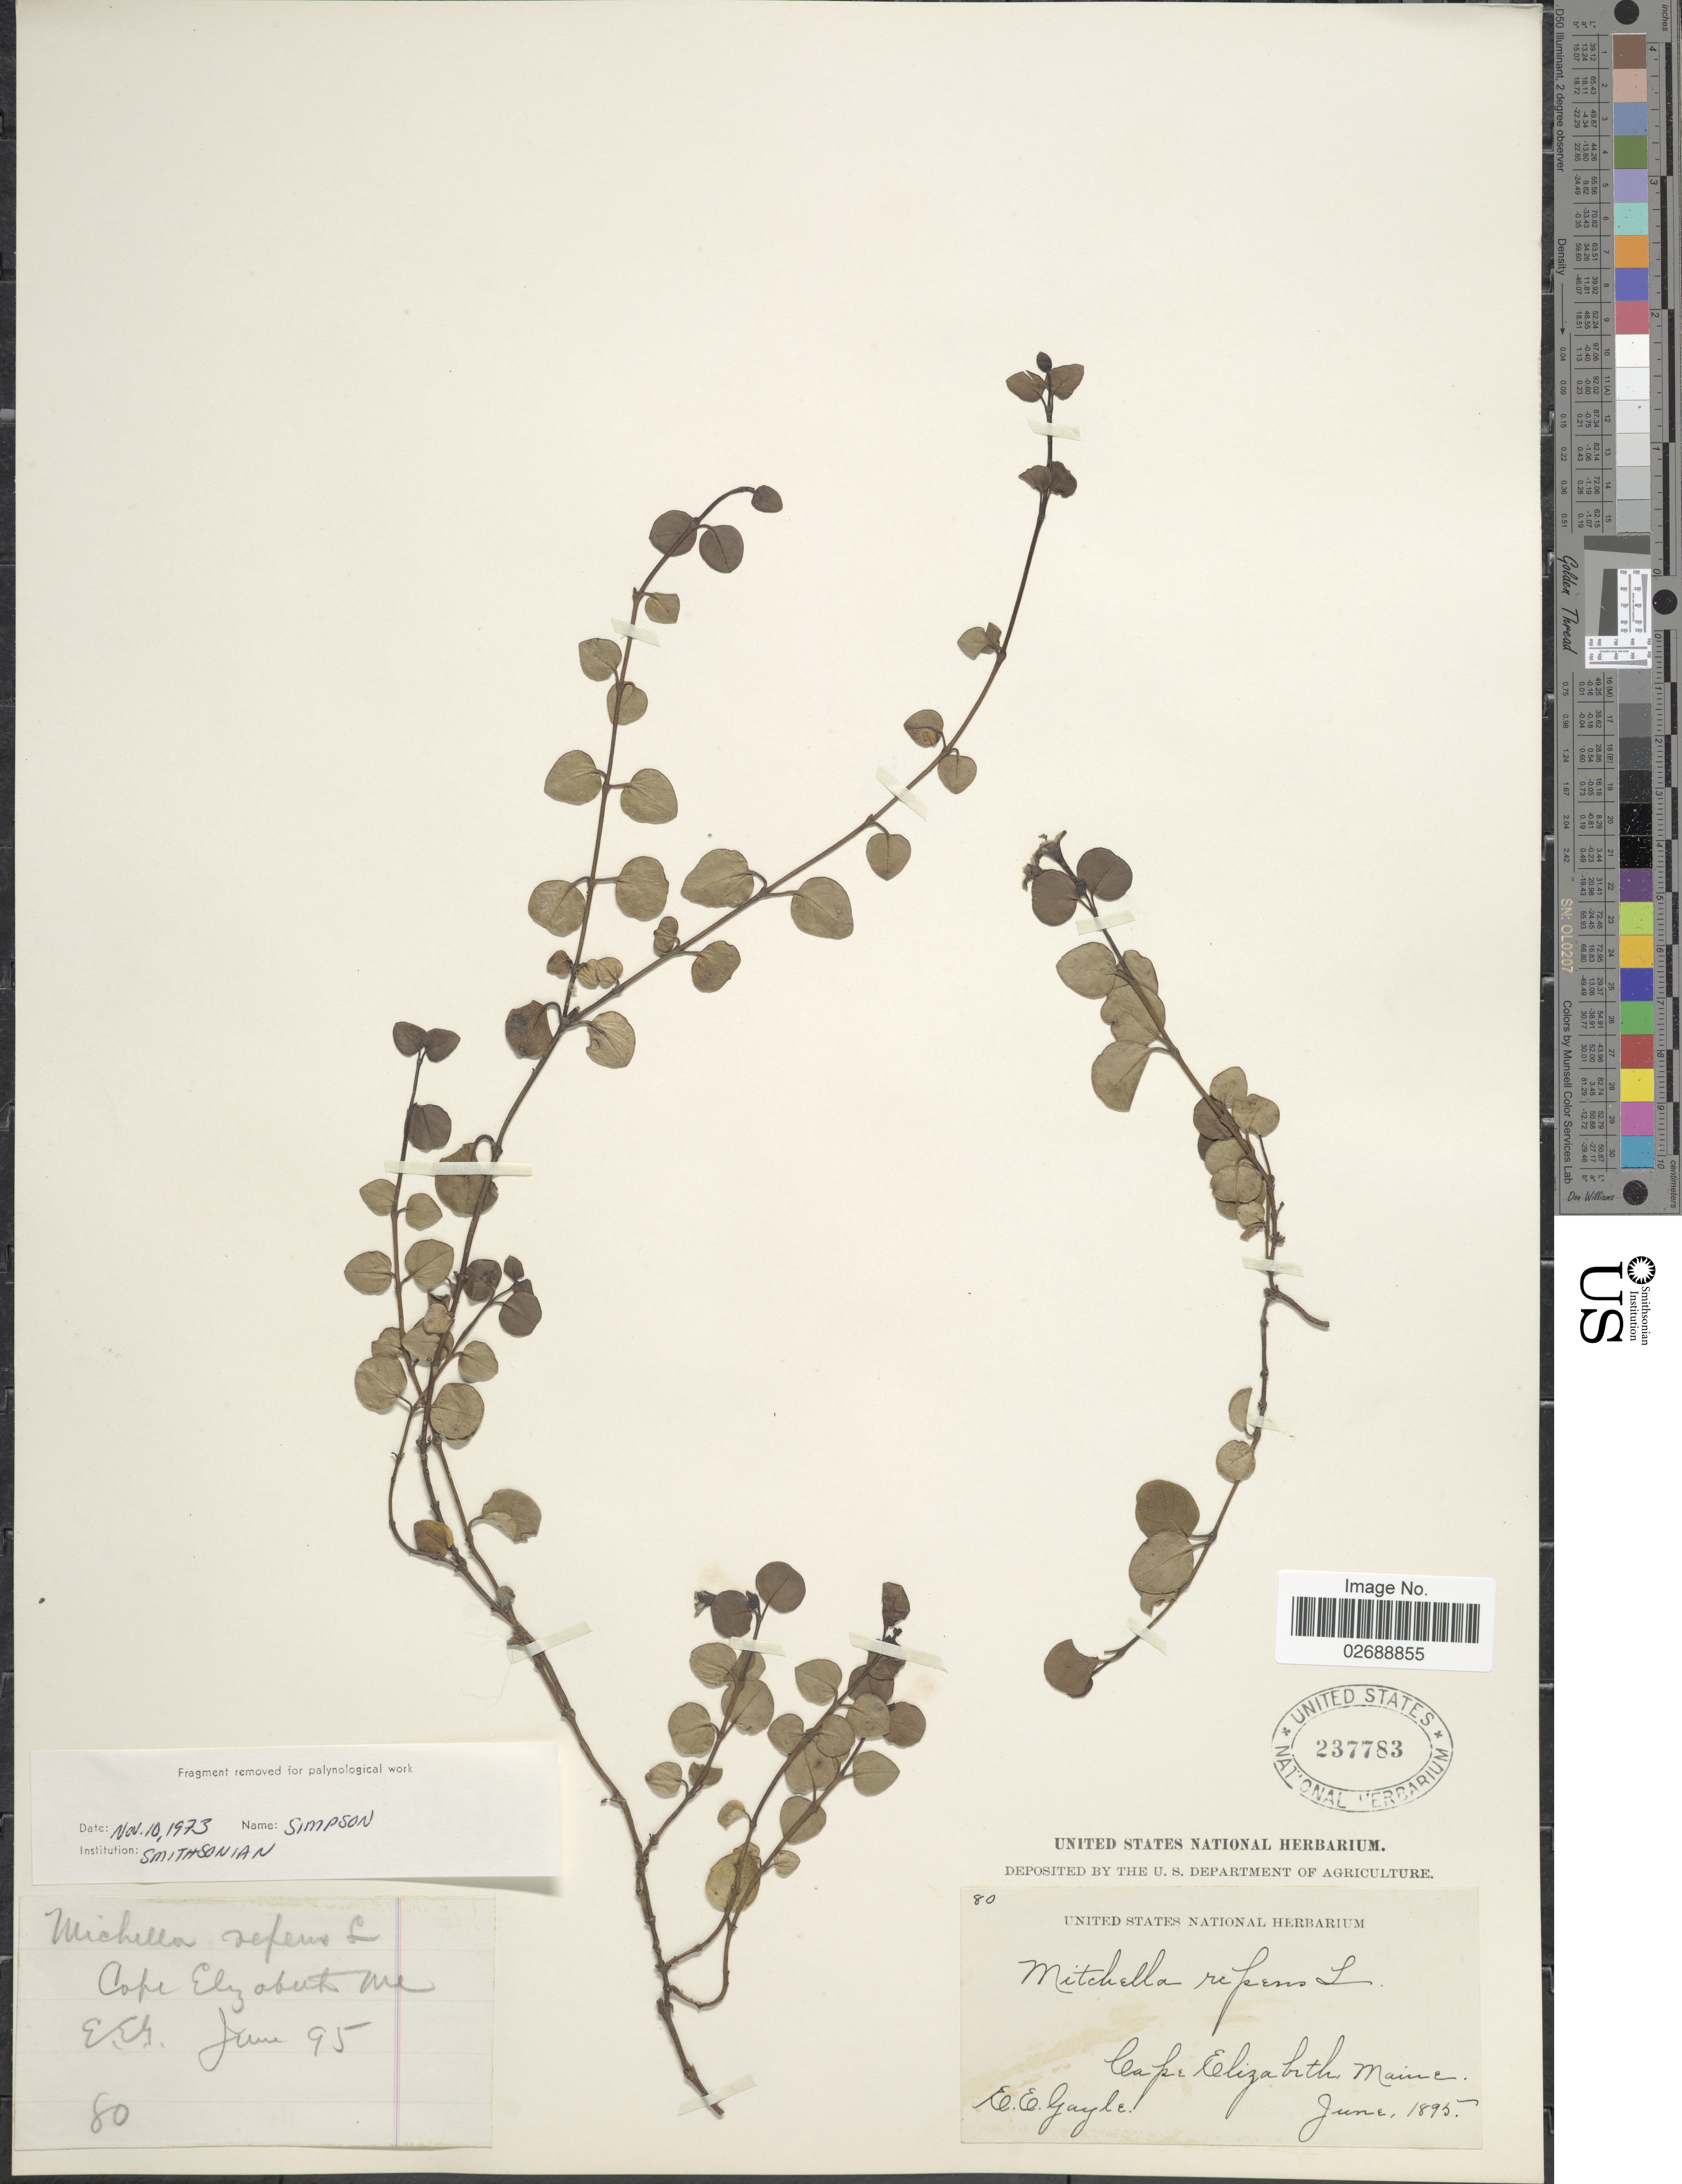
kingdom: Plantae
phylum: Tracheophyta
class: Magnoliopsida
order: Gentianales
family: Rubiaceae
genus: Mitchella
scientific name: Mitchella repens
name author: L.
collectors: E. Gayle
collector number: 80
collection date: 1895-06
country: United States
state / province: Maine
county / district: Cumberland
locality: Cape Elizabeth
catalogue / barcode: US 237783